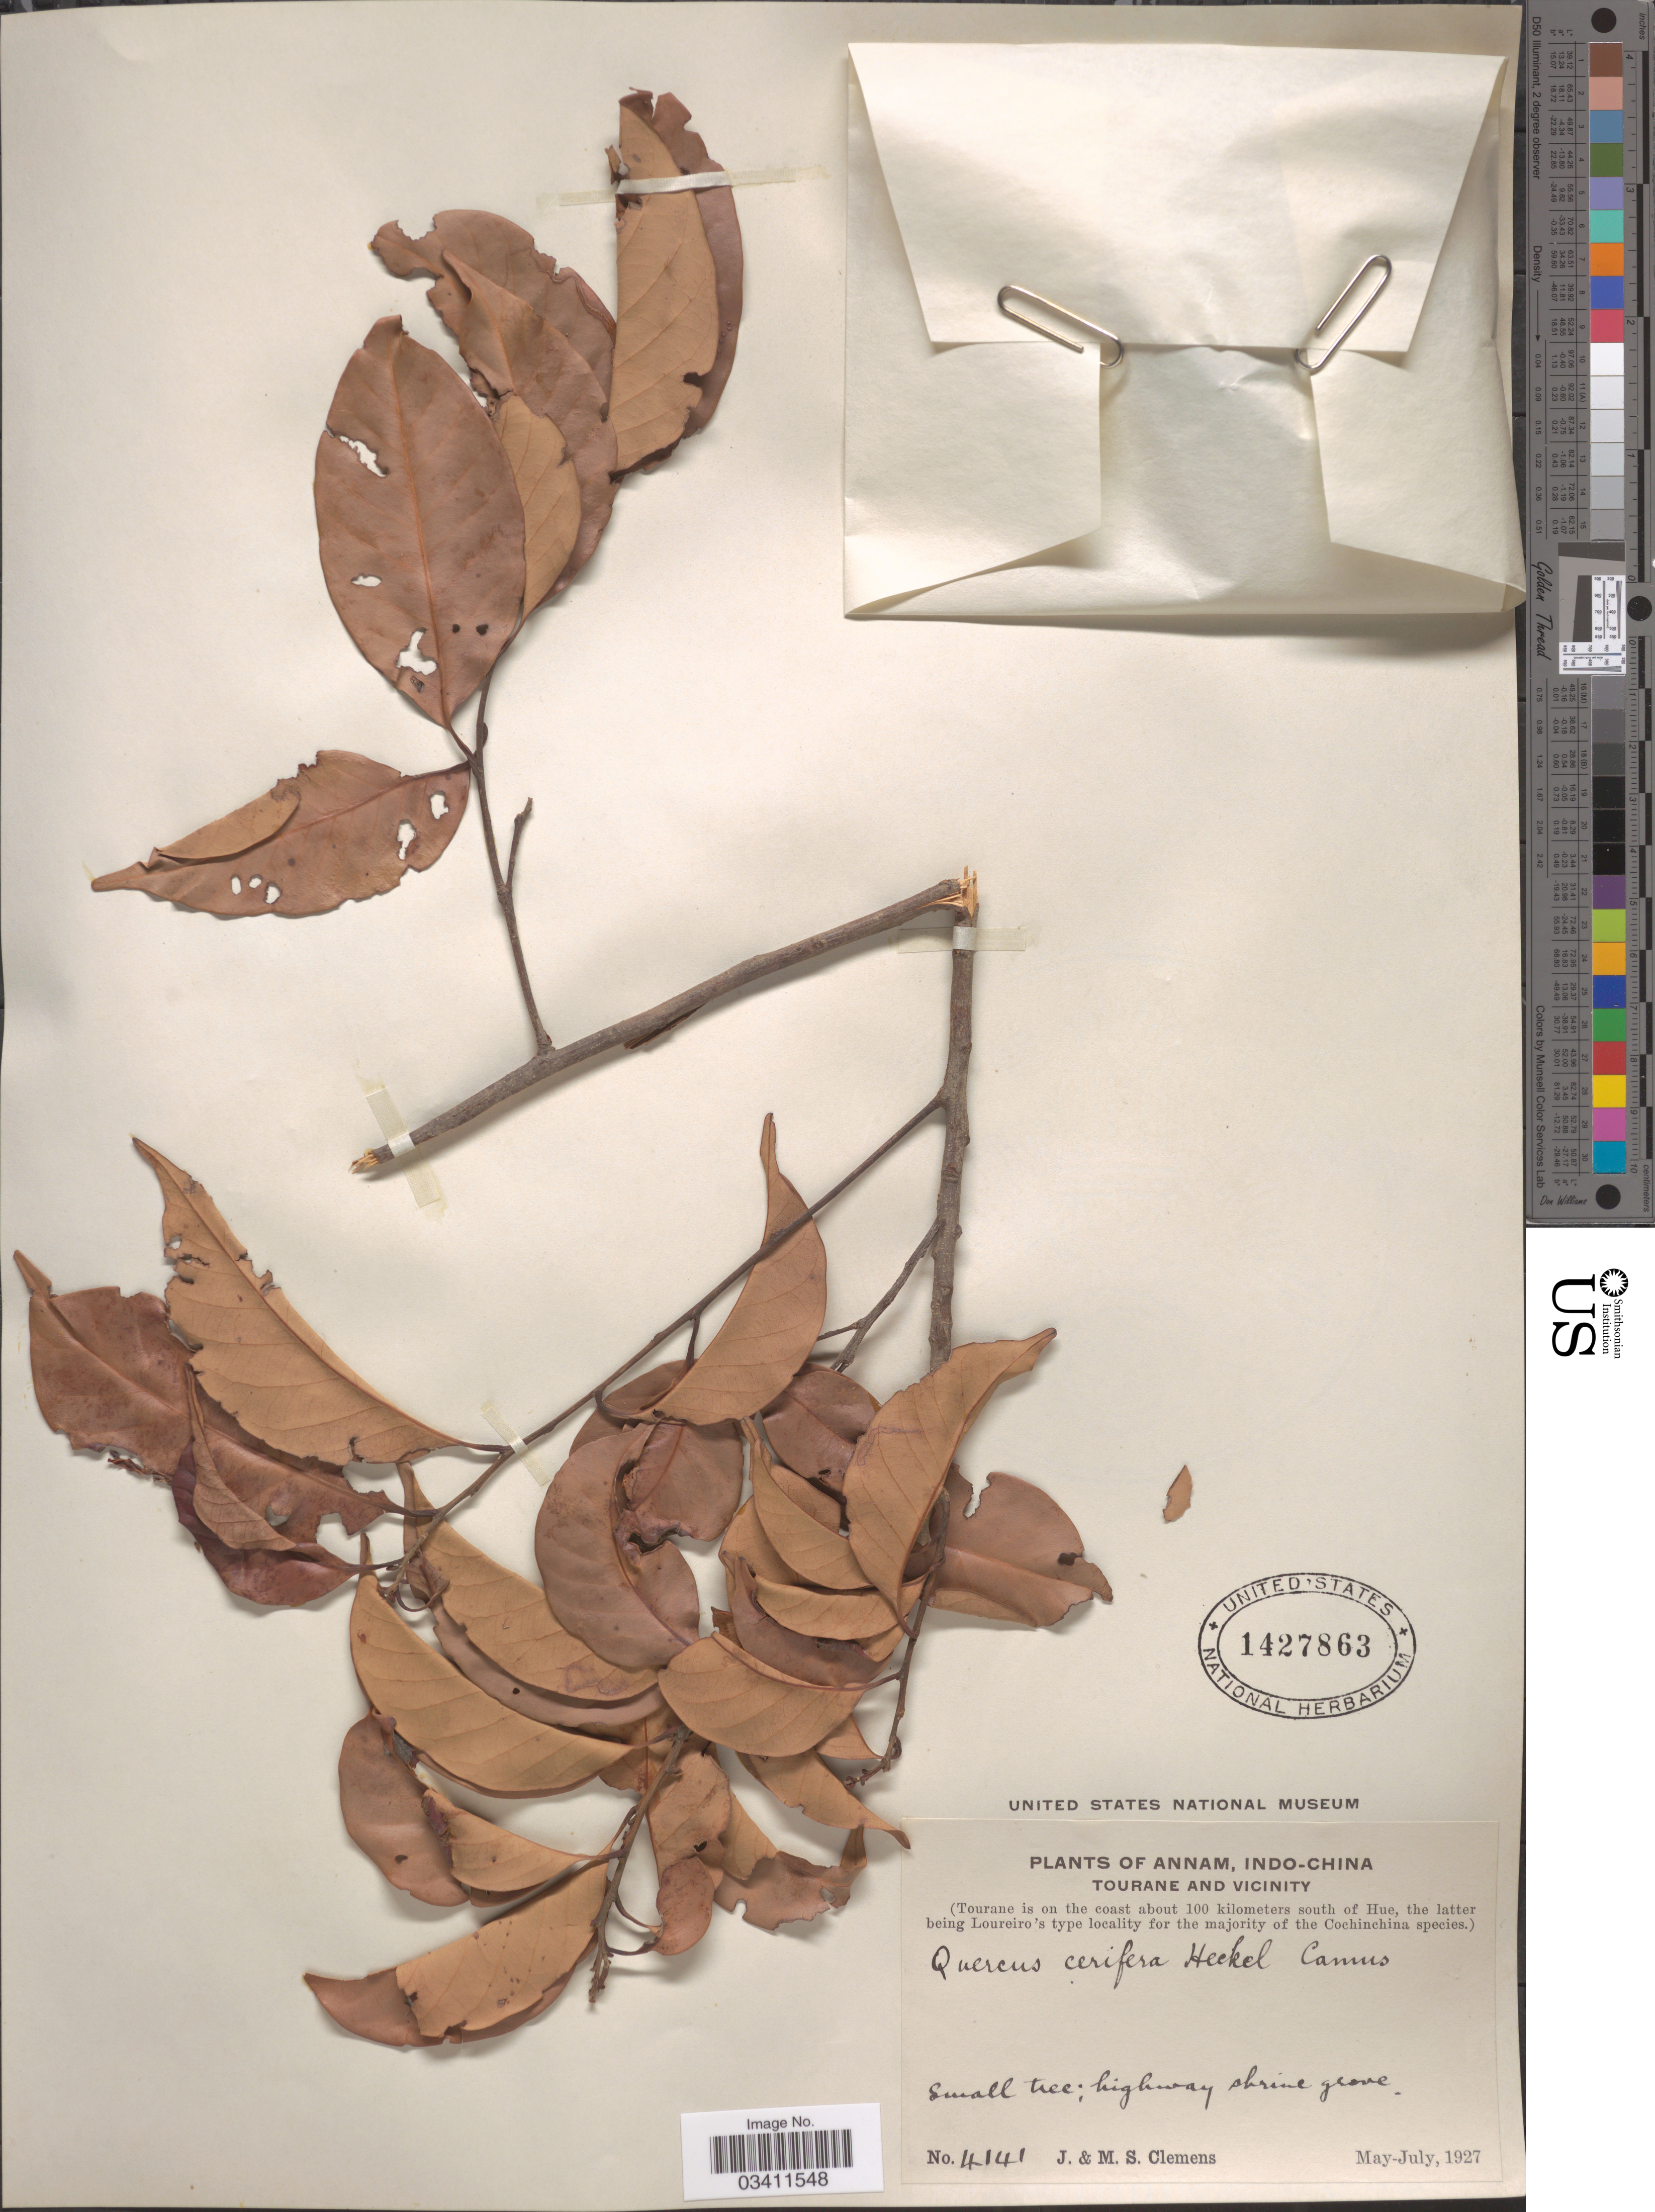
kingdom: Plantae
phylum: Tracheophyta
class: Magnoliopsida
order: Fagales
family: Fagaceae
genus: Quercus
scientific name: Quercus cerifera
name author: Trel.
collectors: J. Clemens & M. S. Clemens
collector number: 4141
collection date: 1927-05/1927-07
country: Vietnam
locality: Annam, Indo-China. Tourane and vicinity. (Tourane is on the coast about 100 kilometers south of Hue).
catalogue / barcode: US 1427863